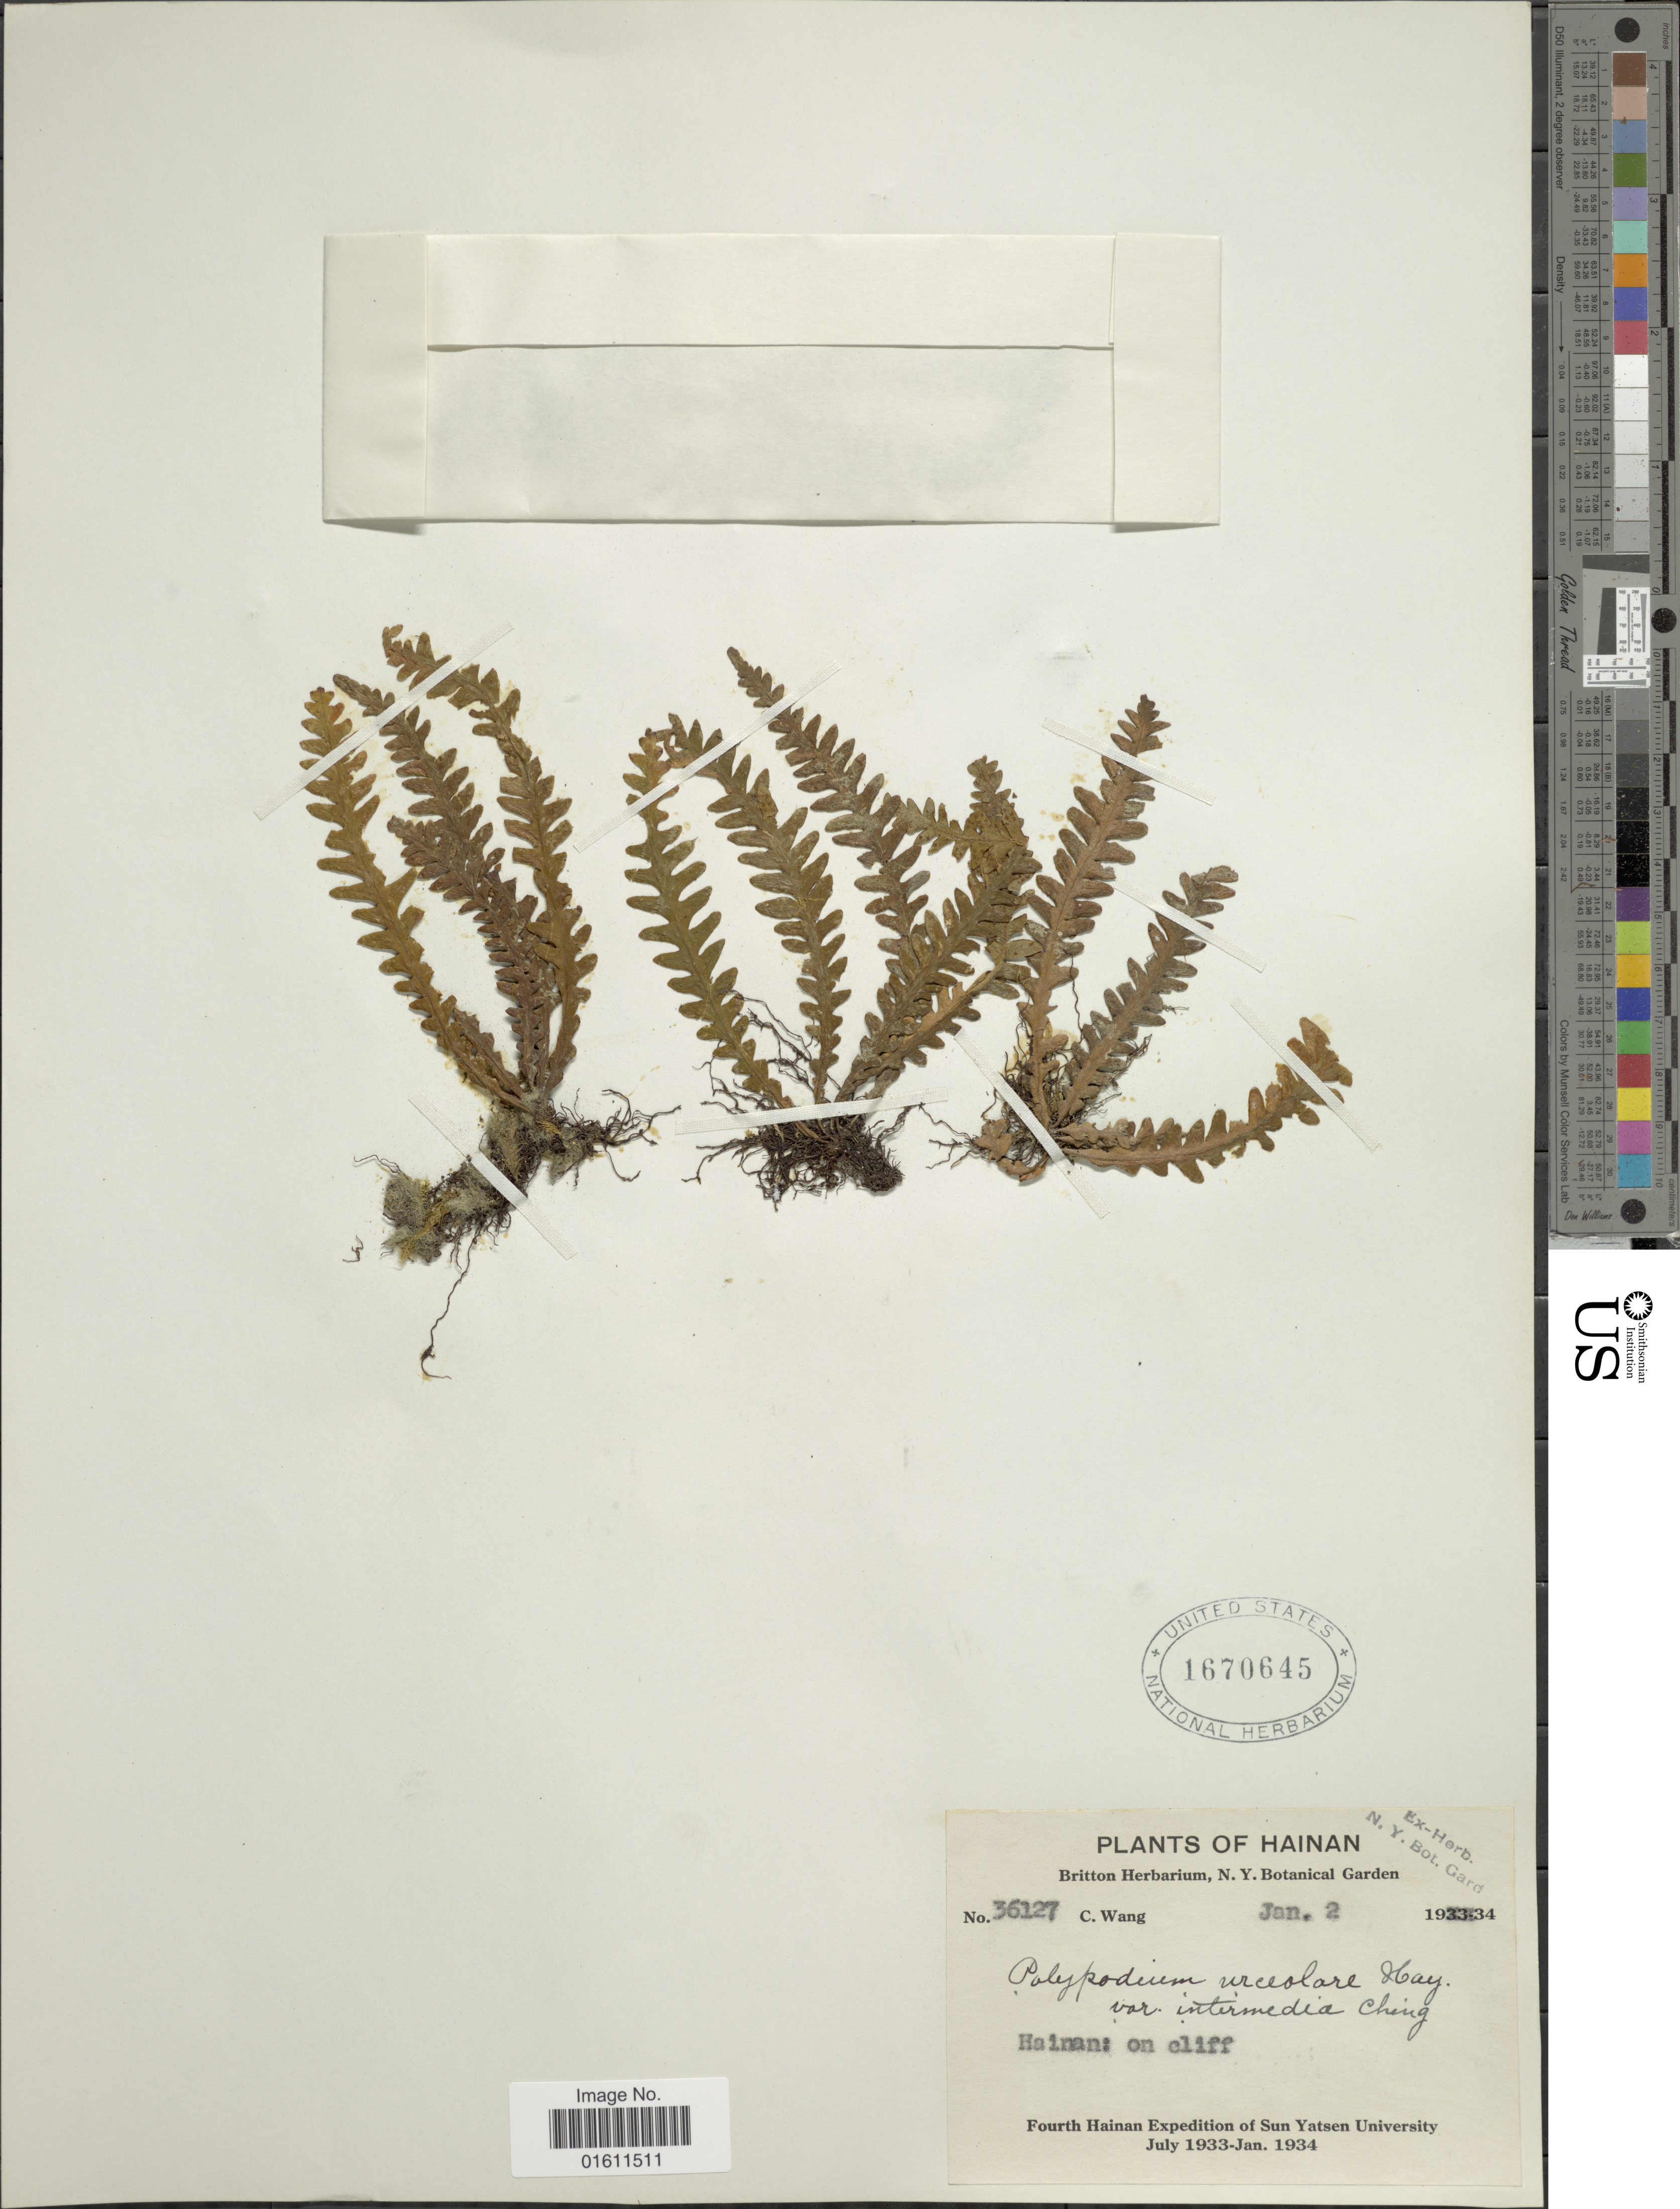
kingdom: Plantae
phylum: Tracheophyta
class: Polypodiopsida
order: Polypodiales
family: Polypodiaceae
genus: Prosaptia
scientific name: Prosaptia urceolaris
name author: (Hayata) Copel.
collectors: C. Wang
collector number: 36127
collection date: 1934-01-02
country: China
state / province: Hainan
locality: On clfiff.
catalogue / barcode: US 1670645